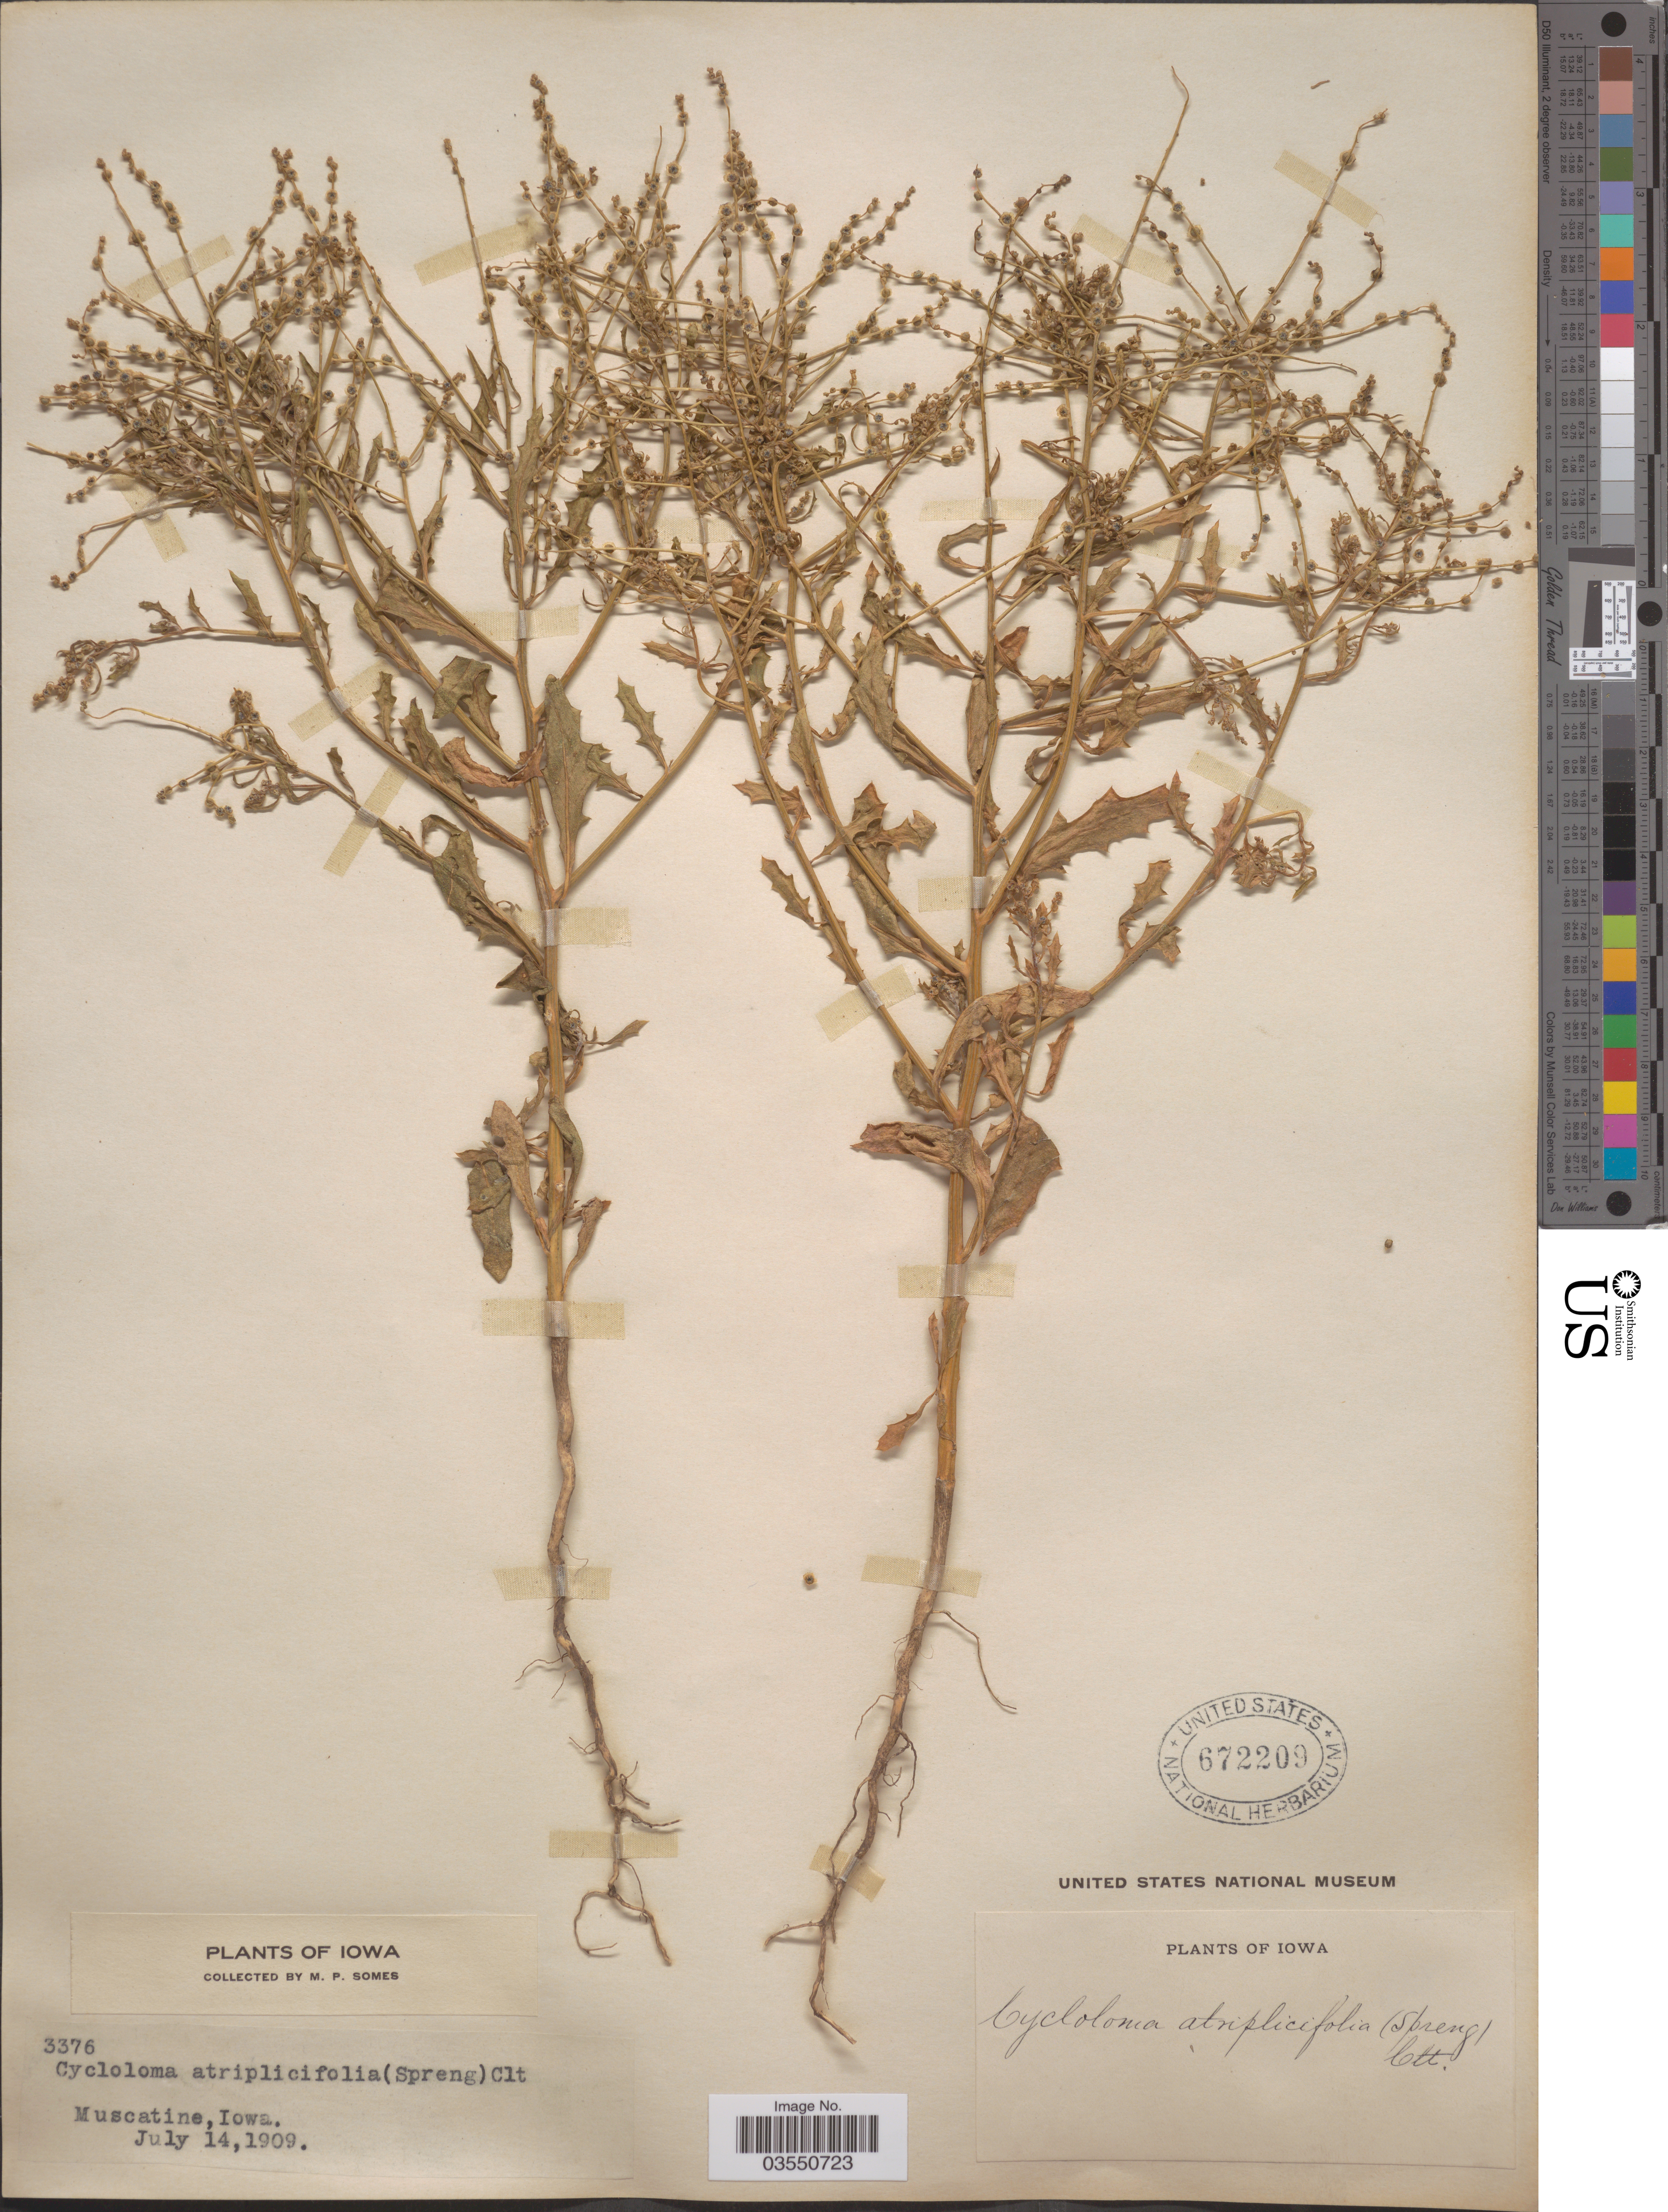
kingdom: Plantae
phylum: Tracheophyta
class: Magnoliopsida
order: Caryophyllales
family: Amaranthaceae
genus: Dysphania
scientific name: Dysphania atriplicifolia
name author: (Spreng.) G. Kadereit et al.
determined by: U.S. National Herbarium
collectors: M. Somes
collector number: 3376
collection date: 1909-07-14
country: United States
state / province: Iowa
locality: Muscatine.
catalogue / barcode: US 672209